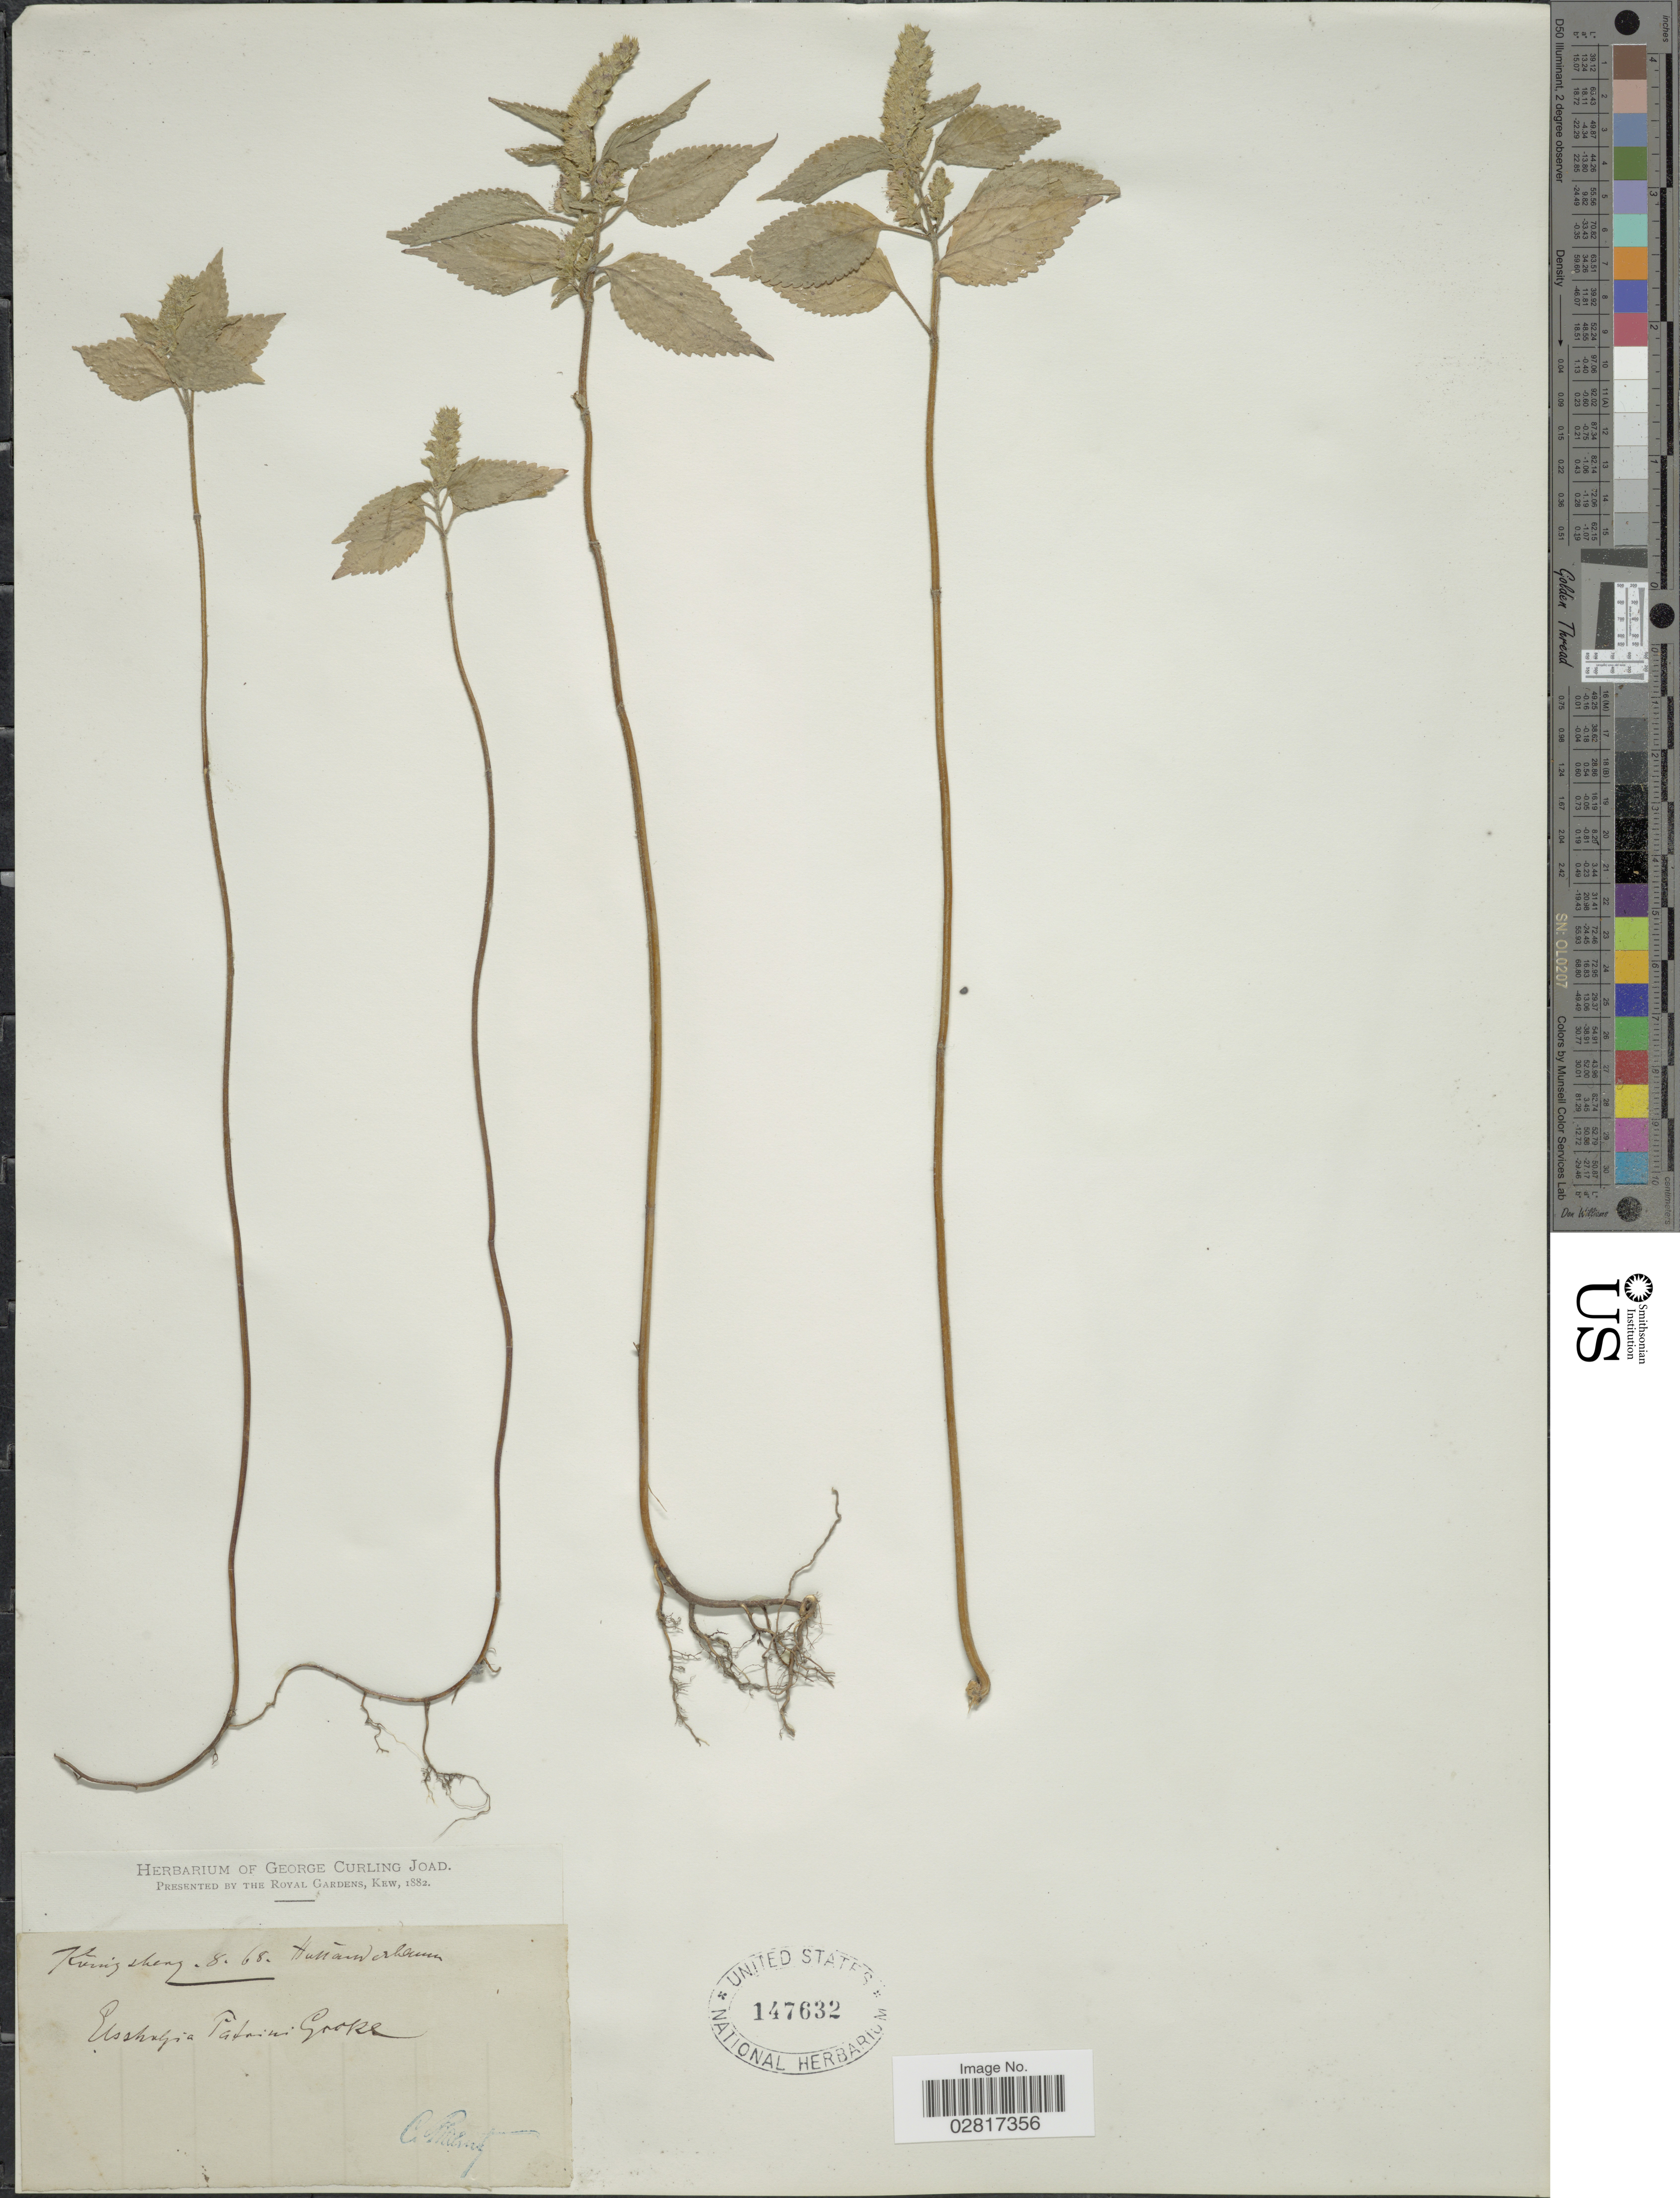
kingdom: Plantae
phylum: Tracheophyta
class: Magnoliopsida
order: Lamiales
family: Lamiaceae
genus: Elsholtzia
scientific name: Elsholtzia patrinii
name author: (Lepech.) Garcke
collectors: C. Raenitz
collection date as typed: Transcribed d/m/y: /8/68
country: Russian Federation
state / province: Kaliningrad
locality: Koningsberg.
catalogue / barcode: US 147632